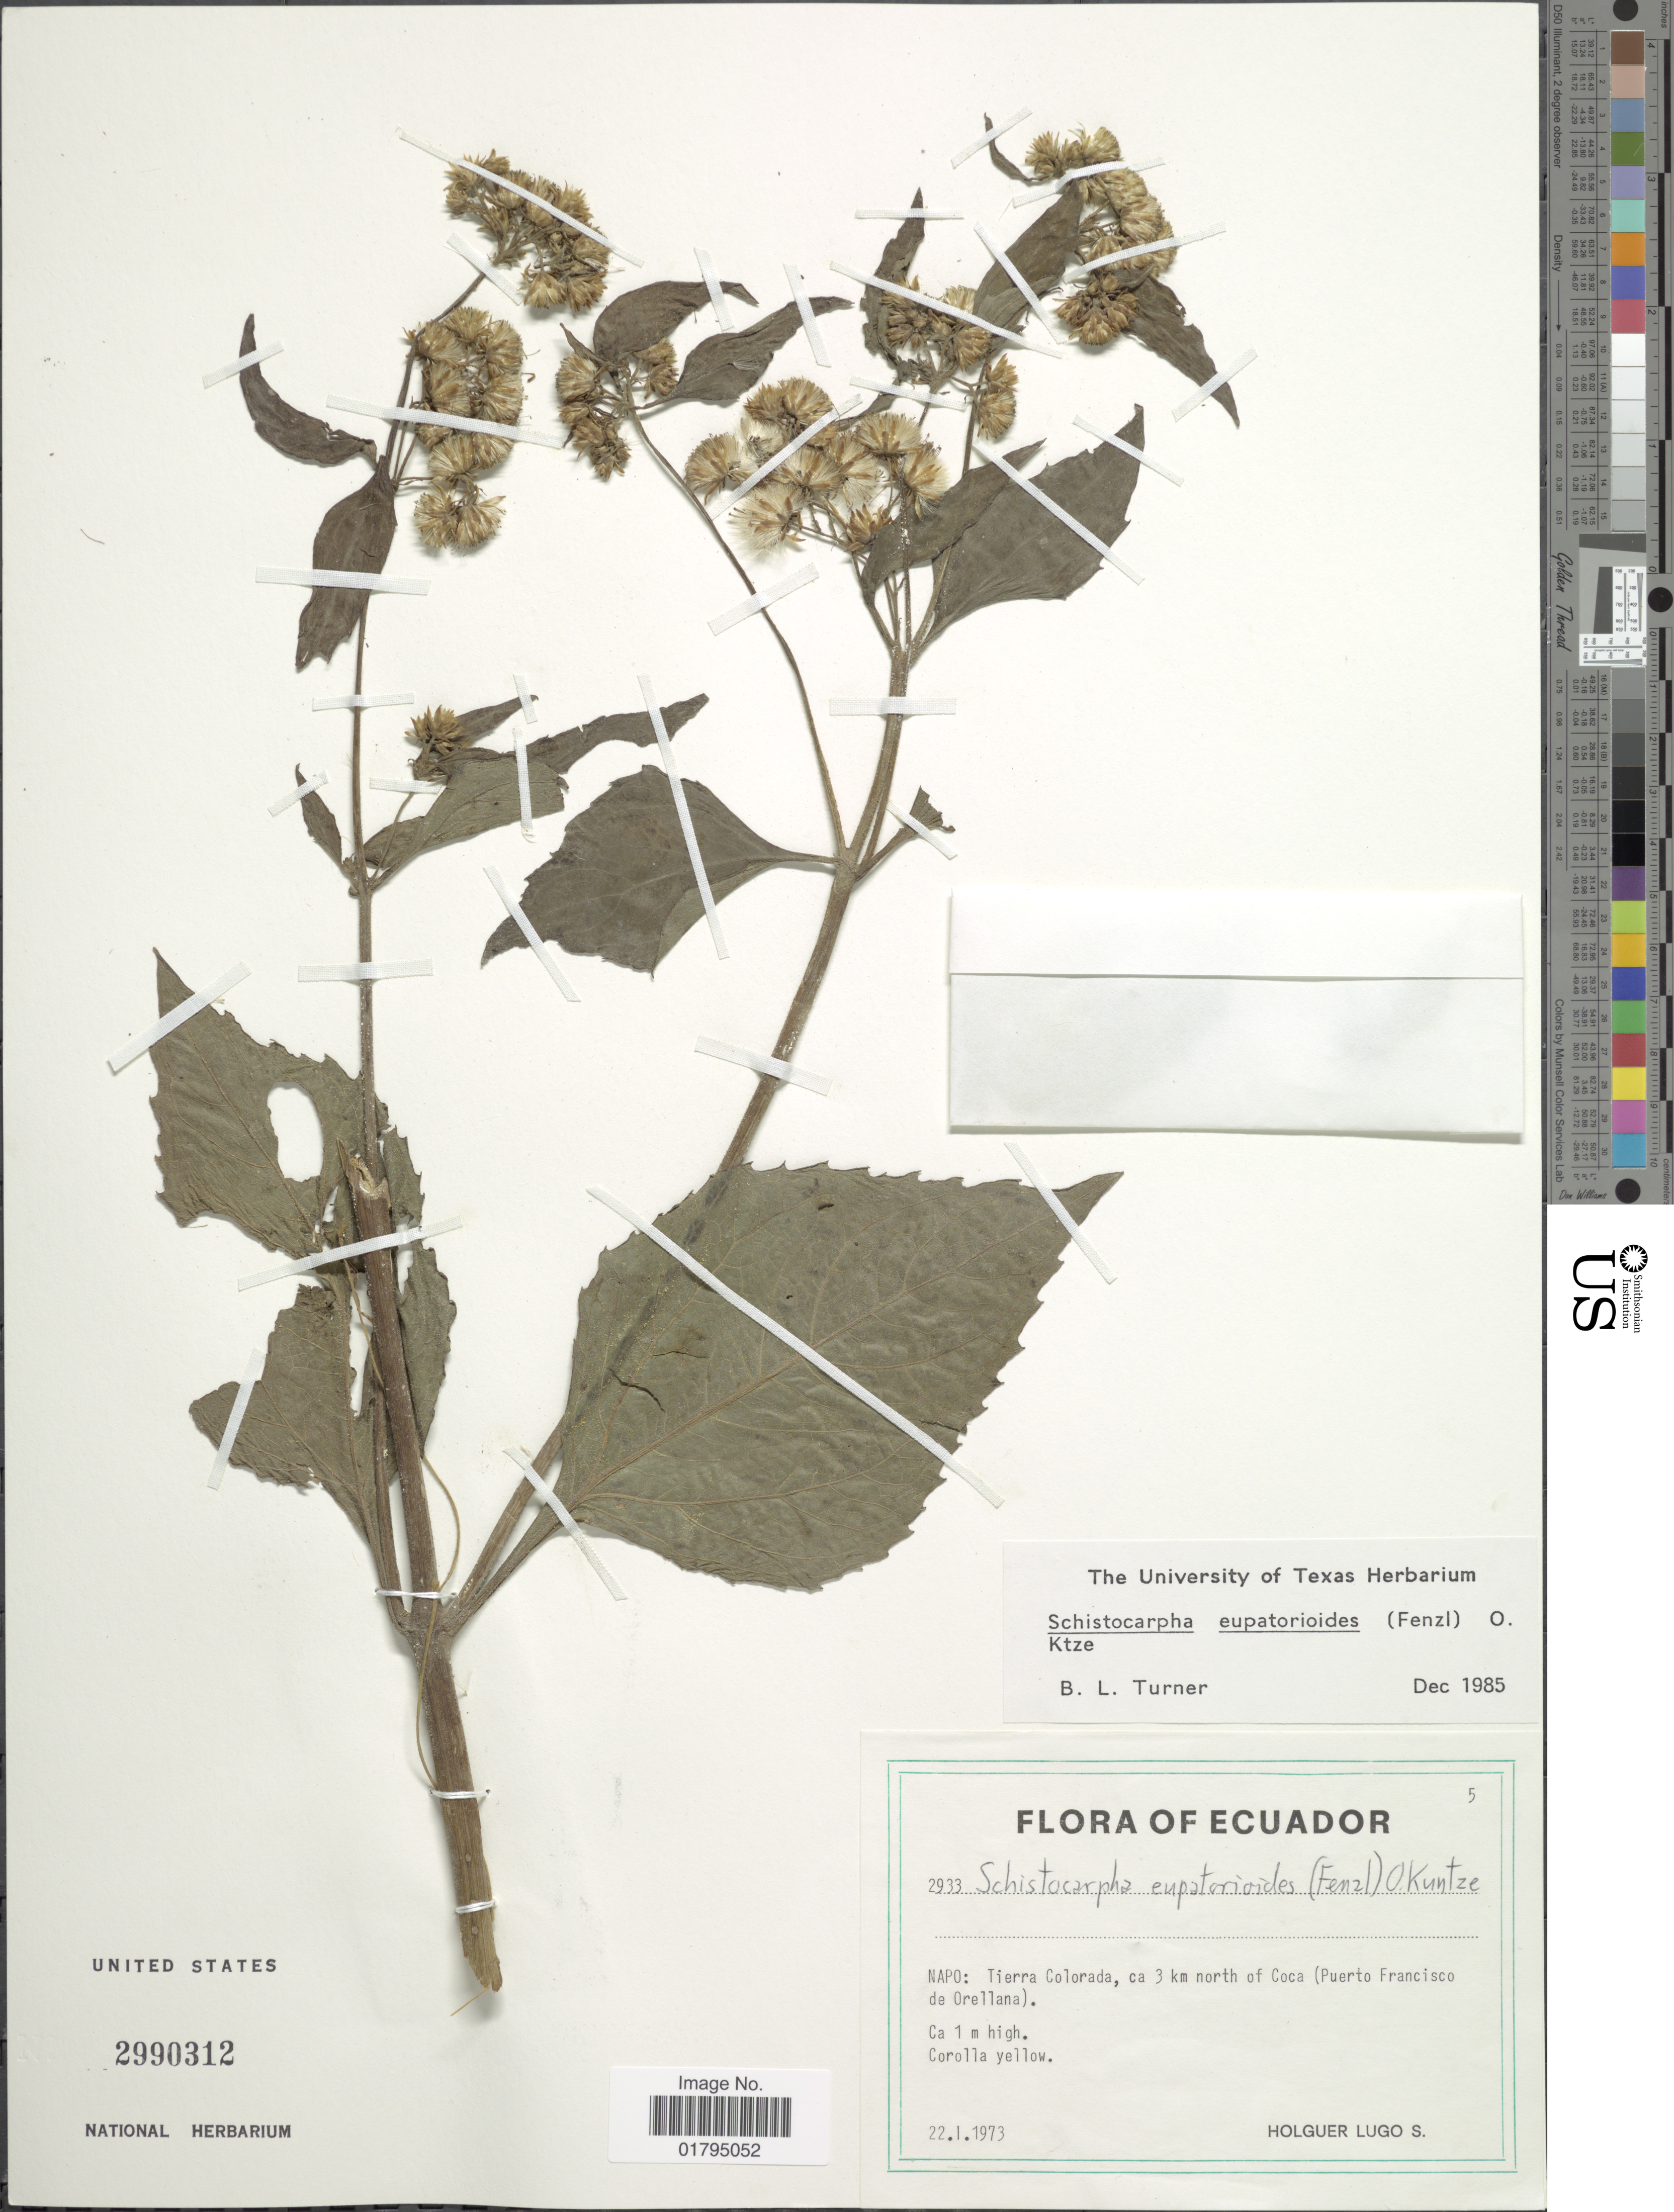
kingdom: Plantae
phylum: Tracheophyta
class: Magnoliopsida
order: Asterales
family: Asteraceae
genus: Schistocarpha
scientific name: Schistocarpha eupatorioides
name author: (Fenzl) Kuntze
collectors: H. Lugo S.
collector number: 2933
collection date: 1973-01-22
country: Ecuador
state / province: Napo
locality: Napo: Tierra Colorada, ca 30 km north of Coca (Puerto Francisco de Orellana).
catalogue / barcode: US 2990312